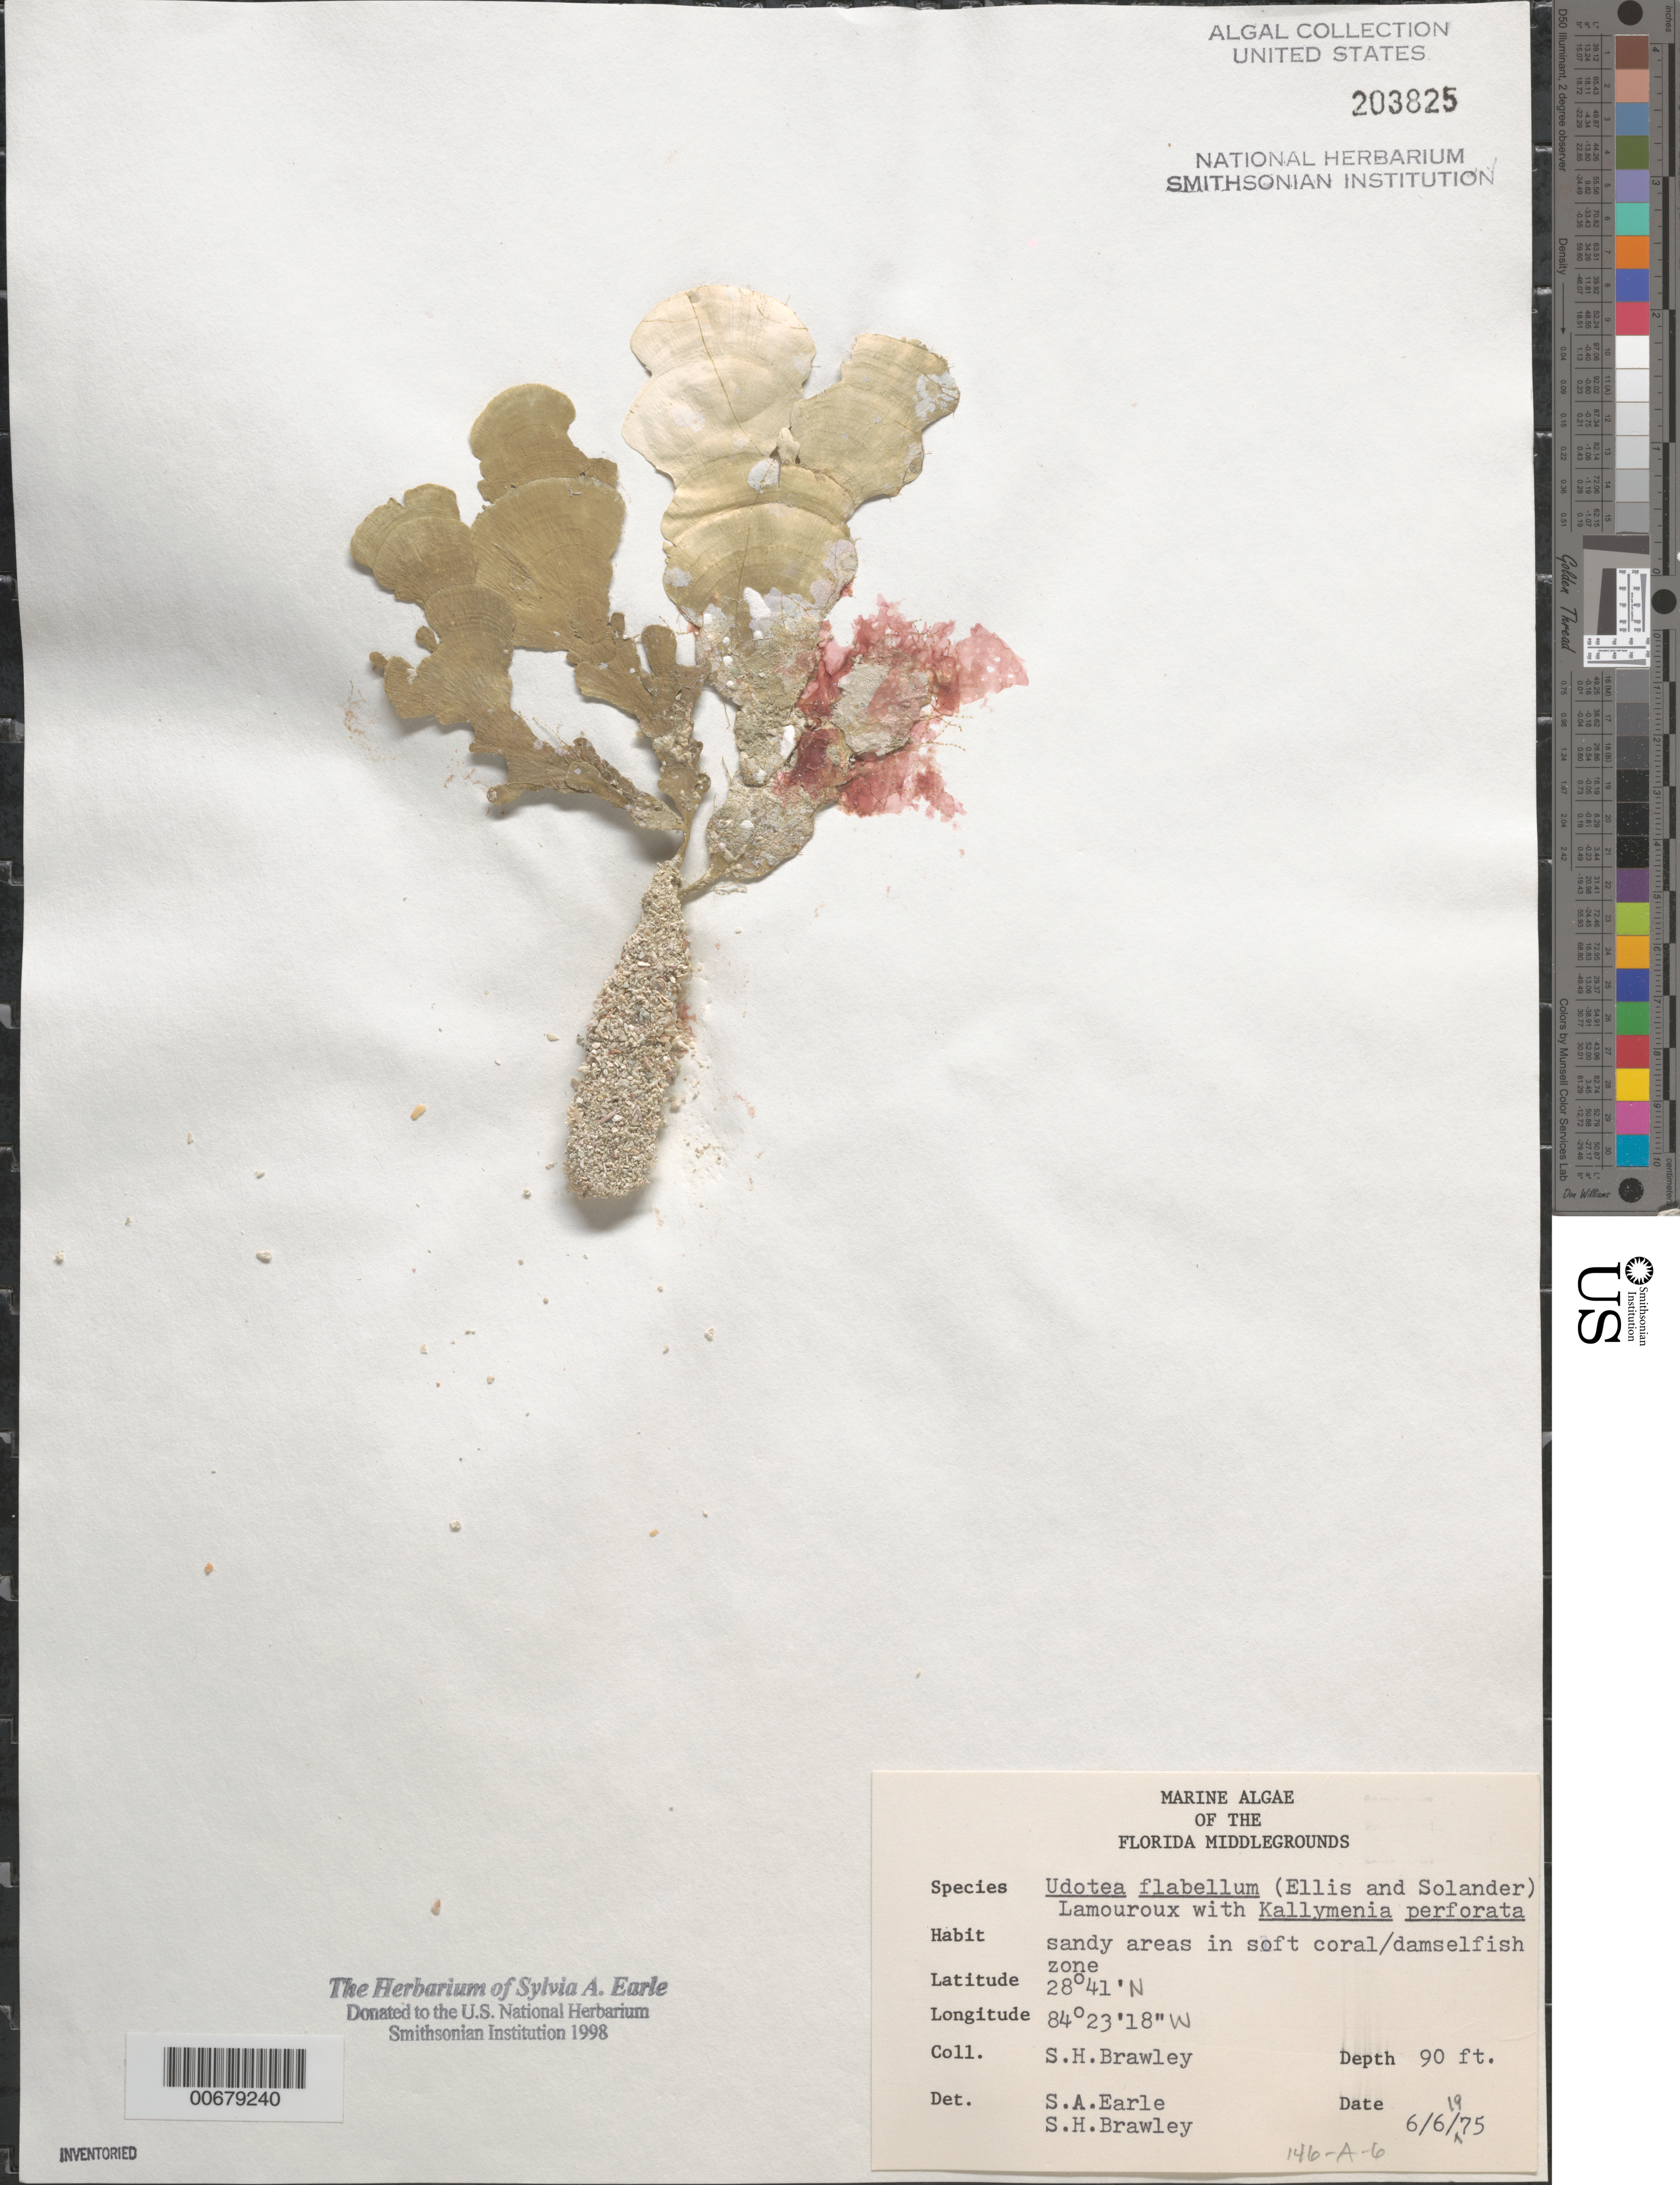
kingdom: Plantae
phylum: Chlorophyta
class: Ulvophyceae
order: Bryopsidales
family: Udoteaceae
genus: Udotea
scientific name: Udotea flabellum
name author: (J. Ellis & Sol.) M. Howe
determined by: Earle, S. A.; Brawley, S. H.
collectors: S. Brawley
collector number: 146-A-6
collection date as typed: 06 Jun 1975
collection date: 1975-06-06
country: United States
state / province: Florida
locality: Florida Middle Grounds, Gulf of Mexico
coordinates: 28 41' N, 84 23'18"W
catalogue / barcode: US 203825